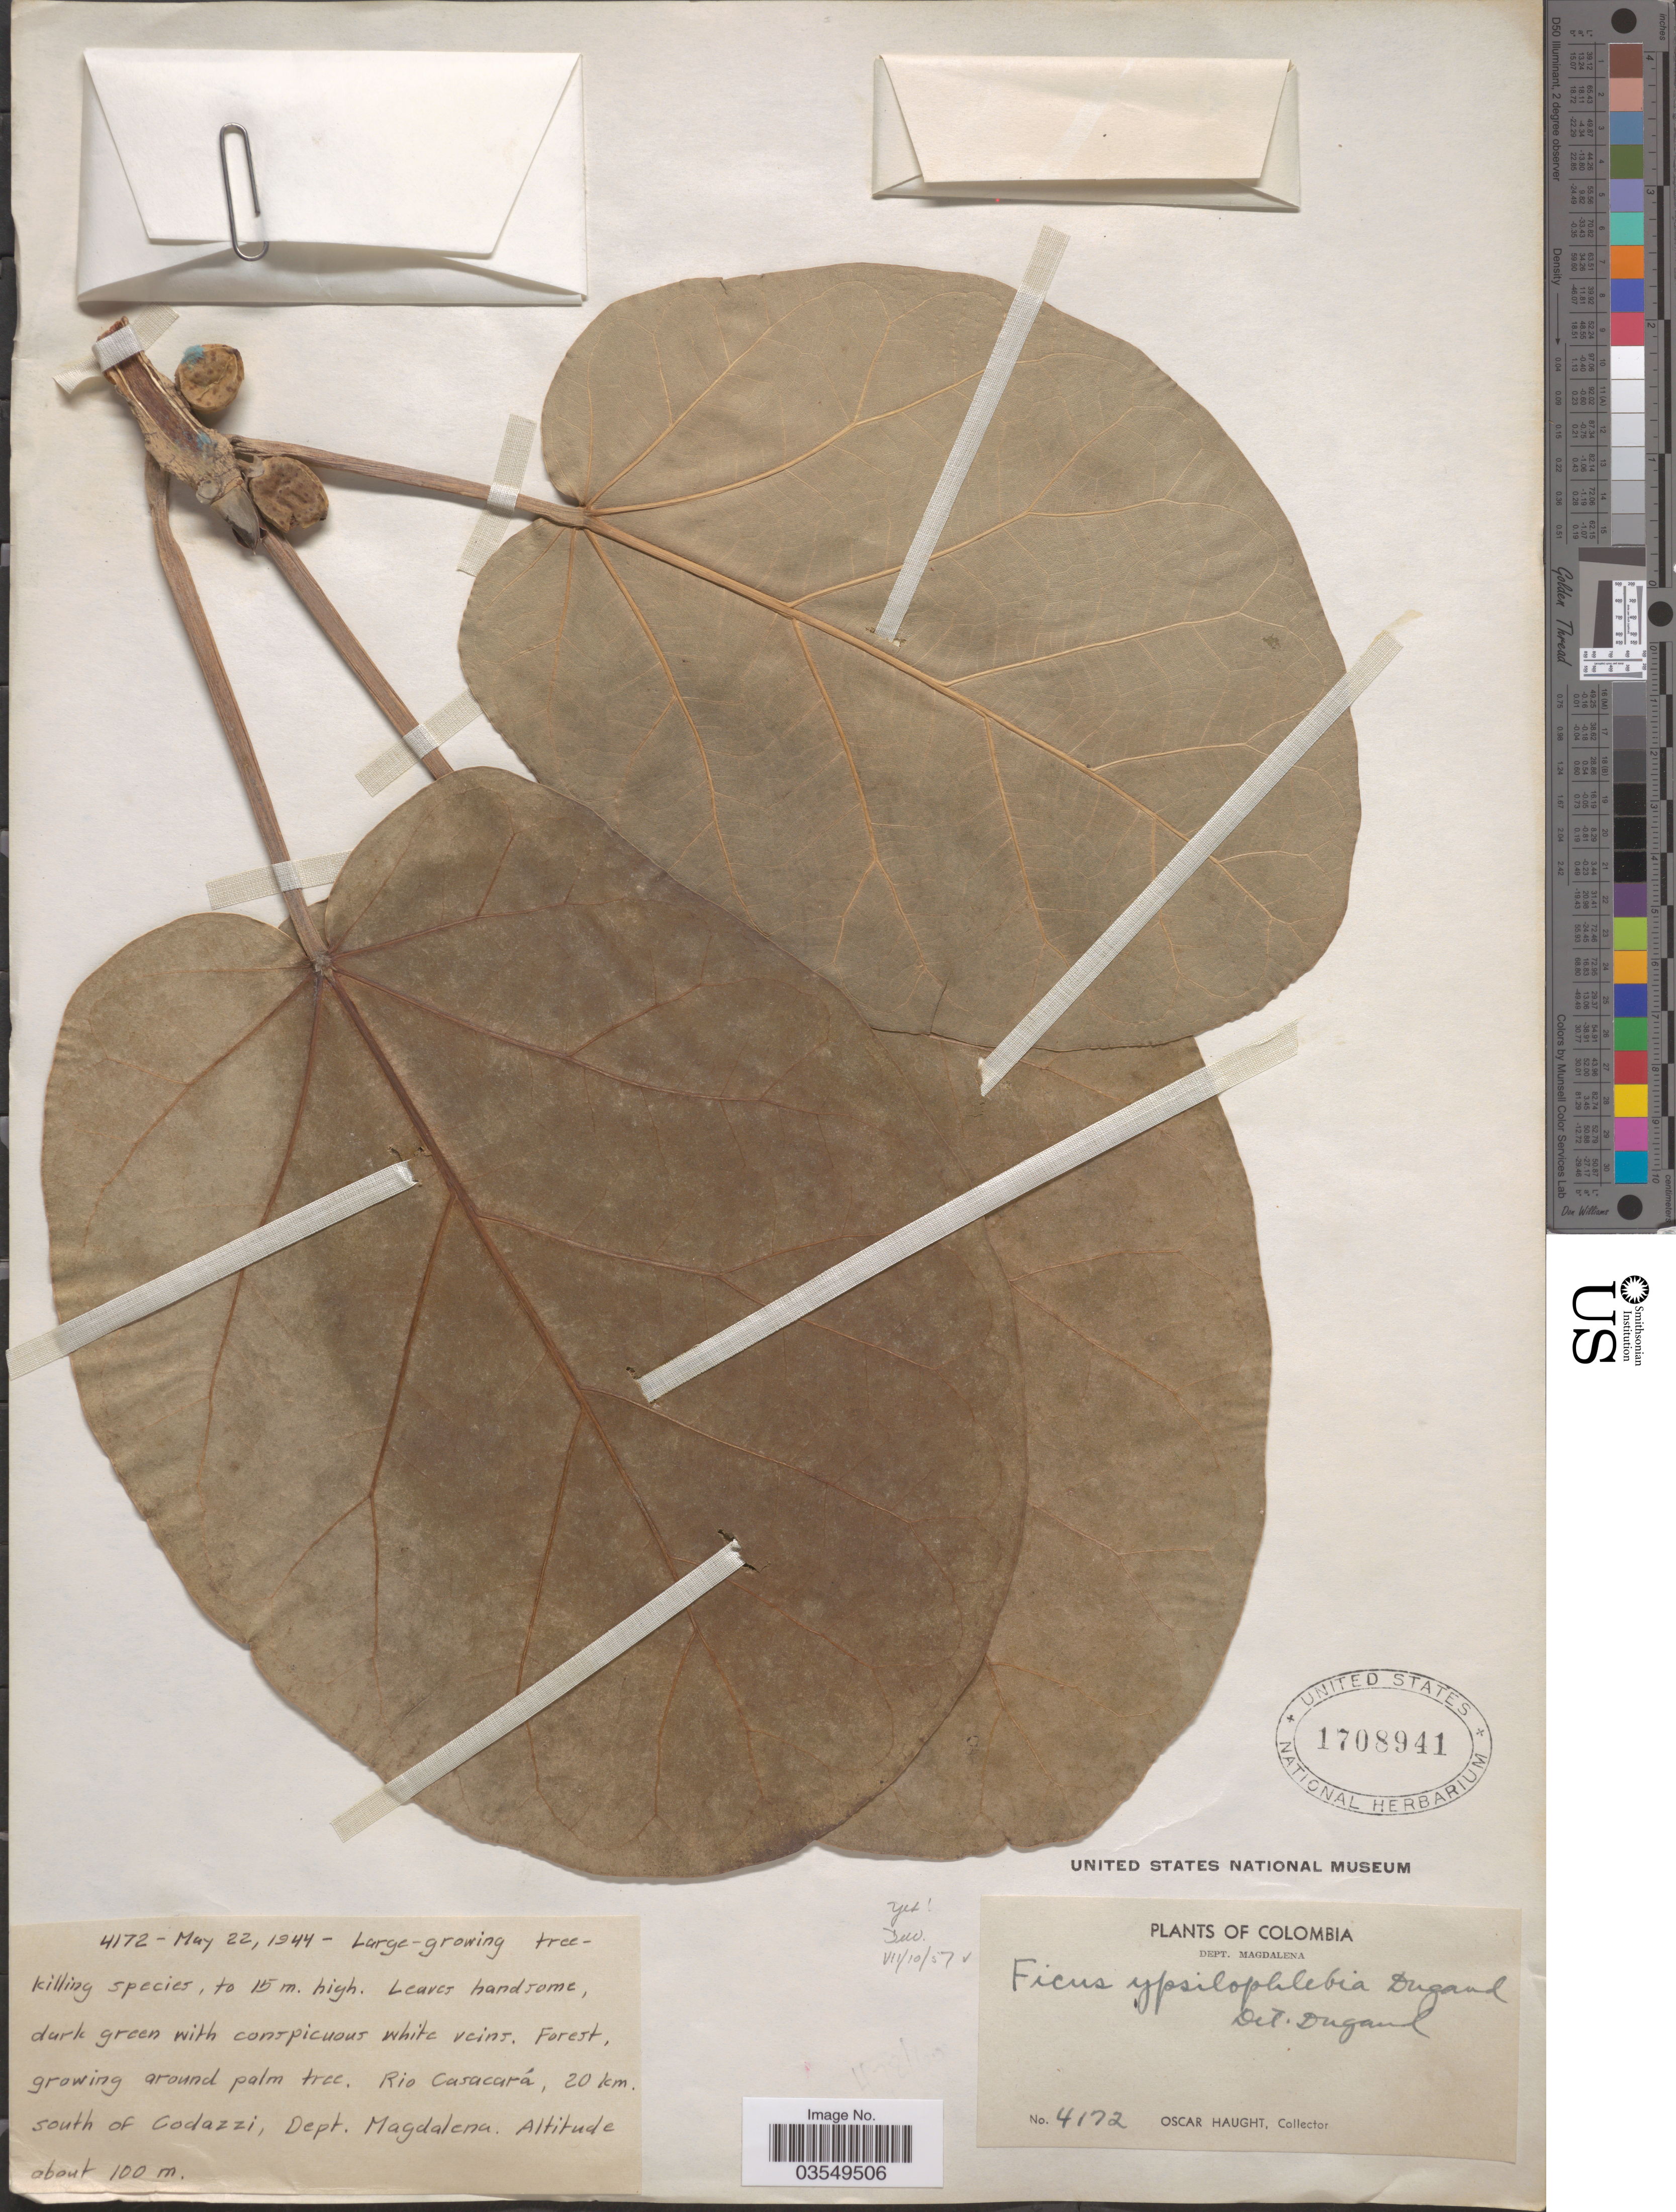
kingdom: Plantae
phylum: Tracheophyta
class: Magnoliopsida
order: Rosales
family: Moraceae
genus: Ficus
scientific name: Ficus ypsilophlebia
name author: Dugand G.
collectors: O. L. Haught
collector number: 4172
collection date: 1944-05-22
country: Colombia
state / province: Magdalena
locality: Rio Casacará, 20 km. south of Codazzi, Dept. Magdalena.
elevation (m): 100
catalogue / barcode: US 1708941